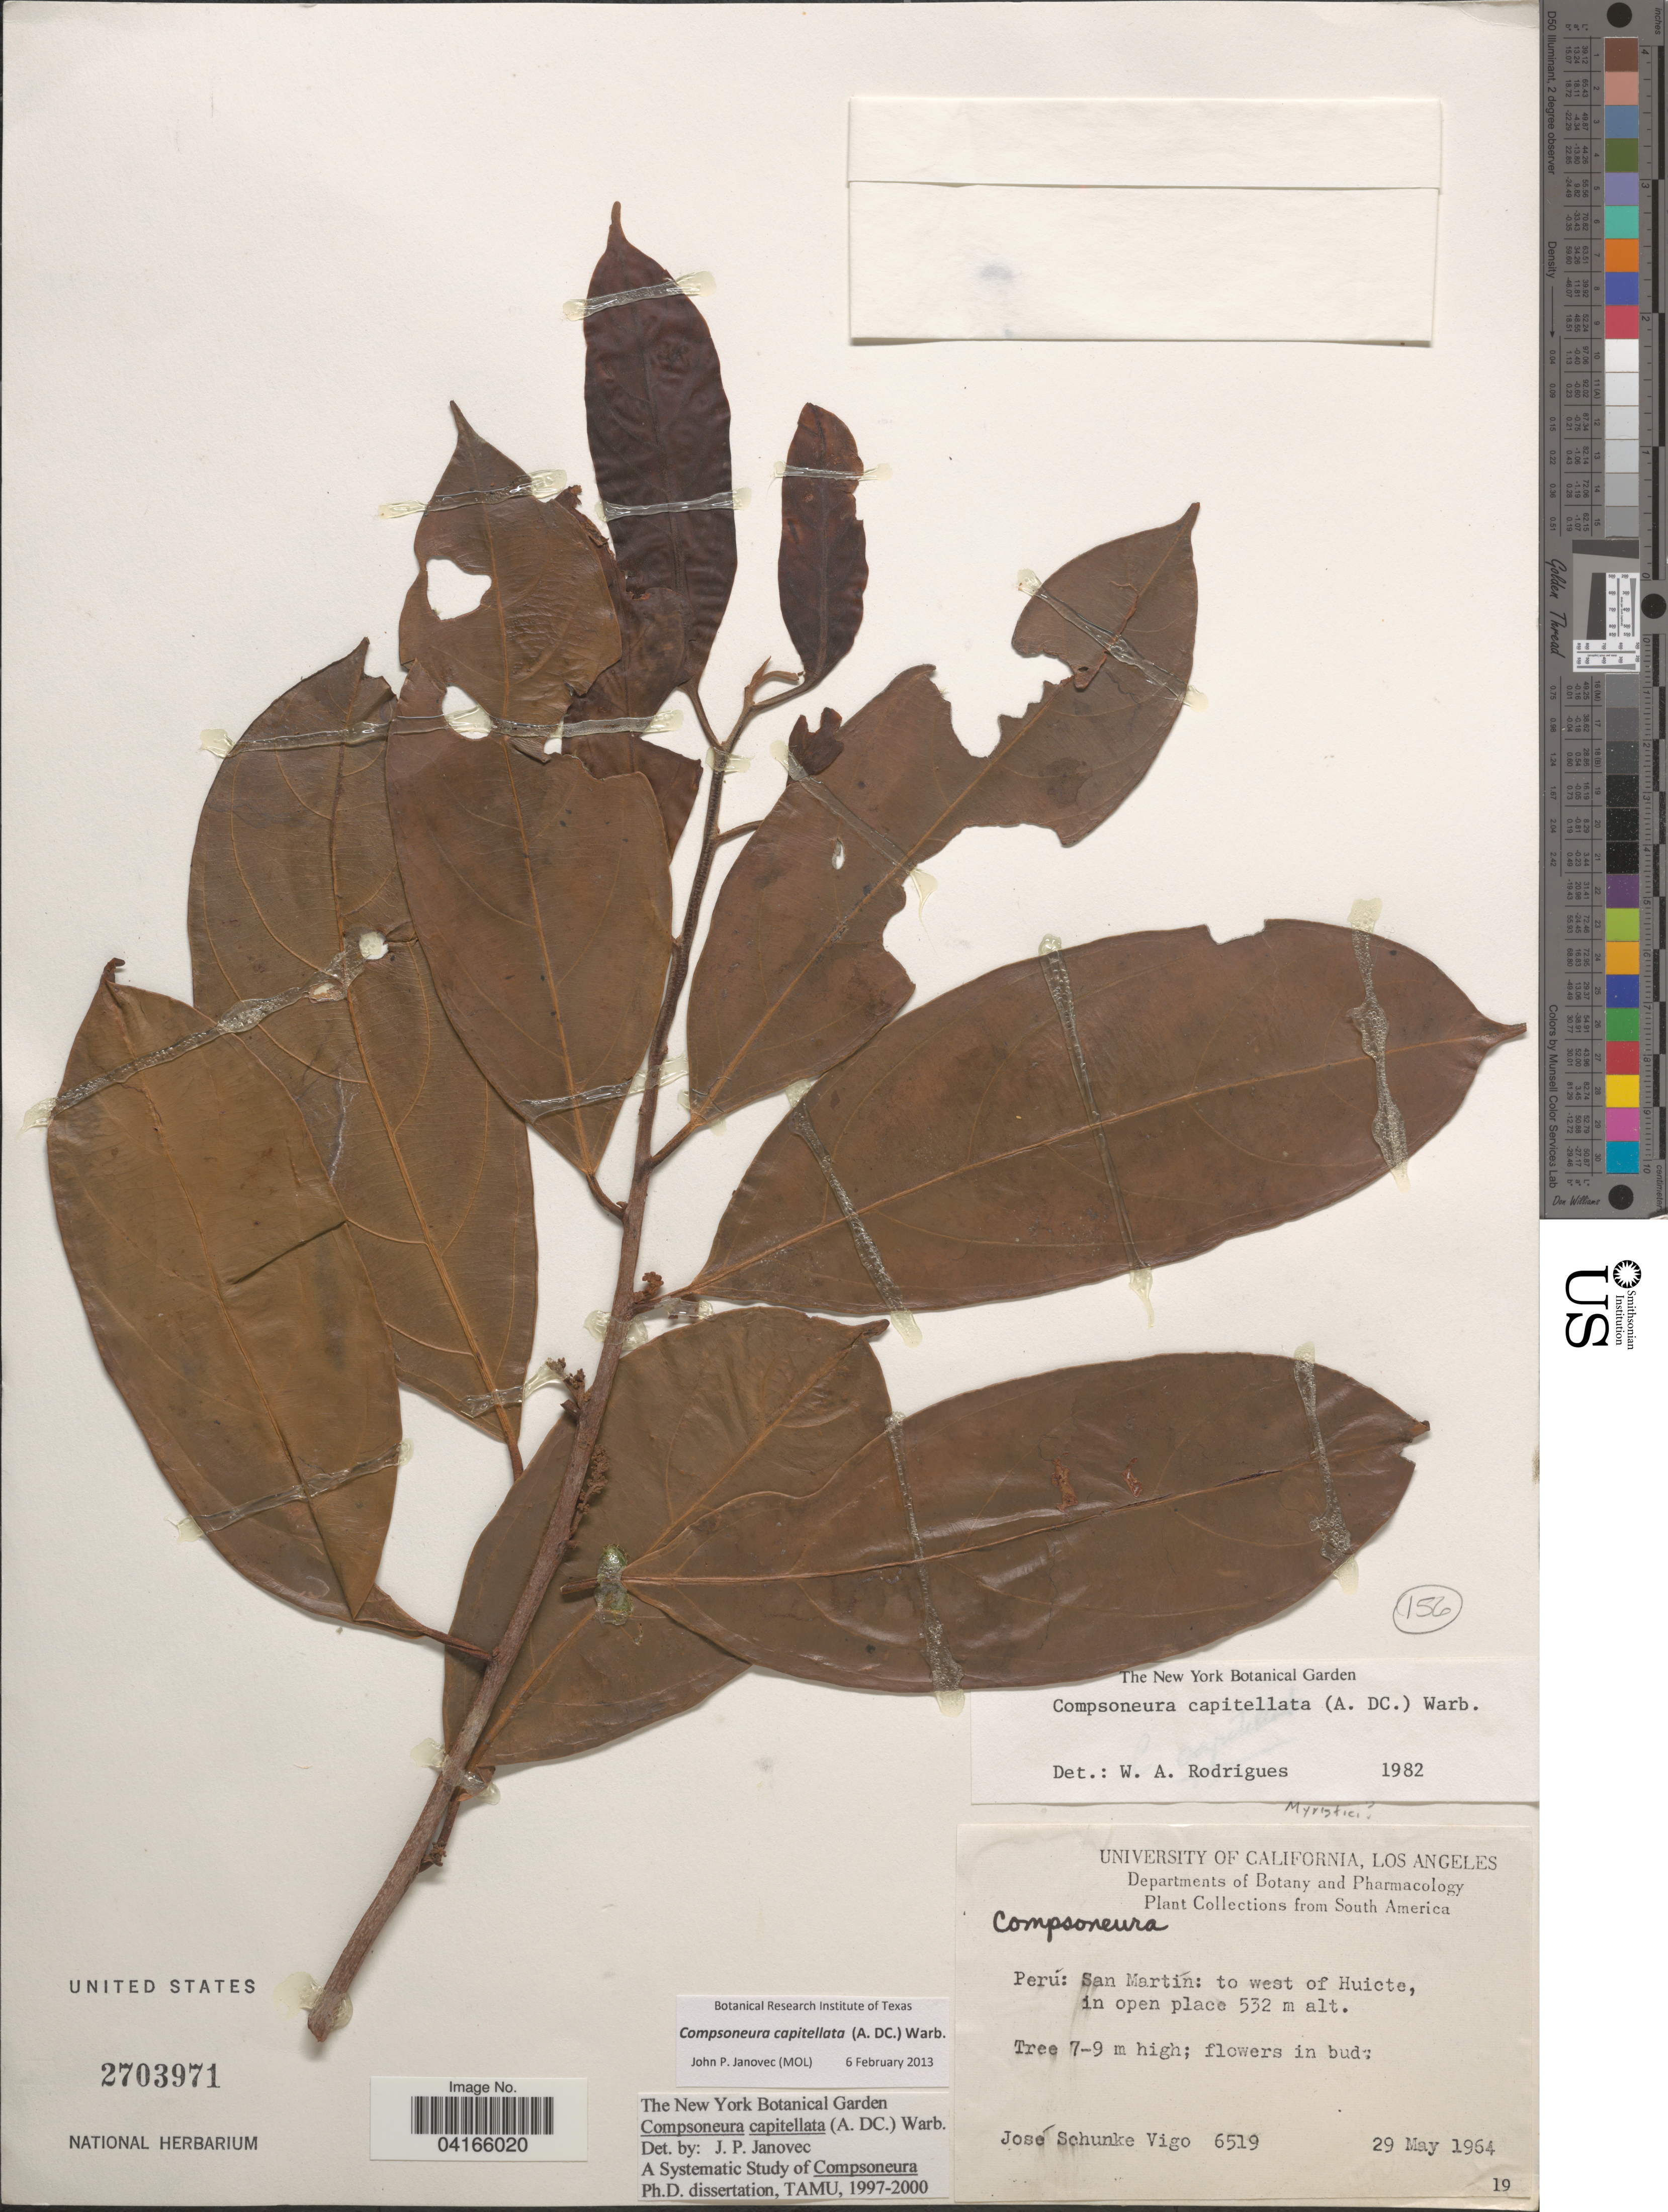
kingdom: Plantae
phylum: Tracheophyta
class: Magnoliopsida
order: Magnoliales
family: Myristicaceae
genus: Compsoneura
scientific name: Compsoneura capitellata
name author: (A. DC.) Warb.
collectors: J. Schunke Vigo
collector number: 6519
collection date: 1964-05-29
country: Peru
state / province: San Martin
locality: To west of Huicte.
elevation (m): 532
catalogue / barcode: US 2703971